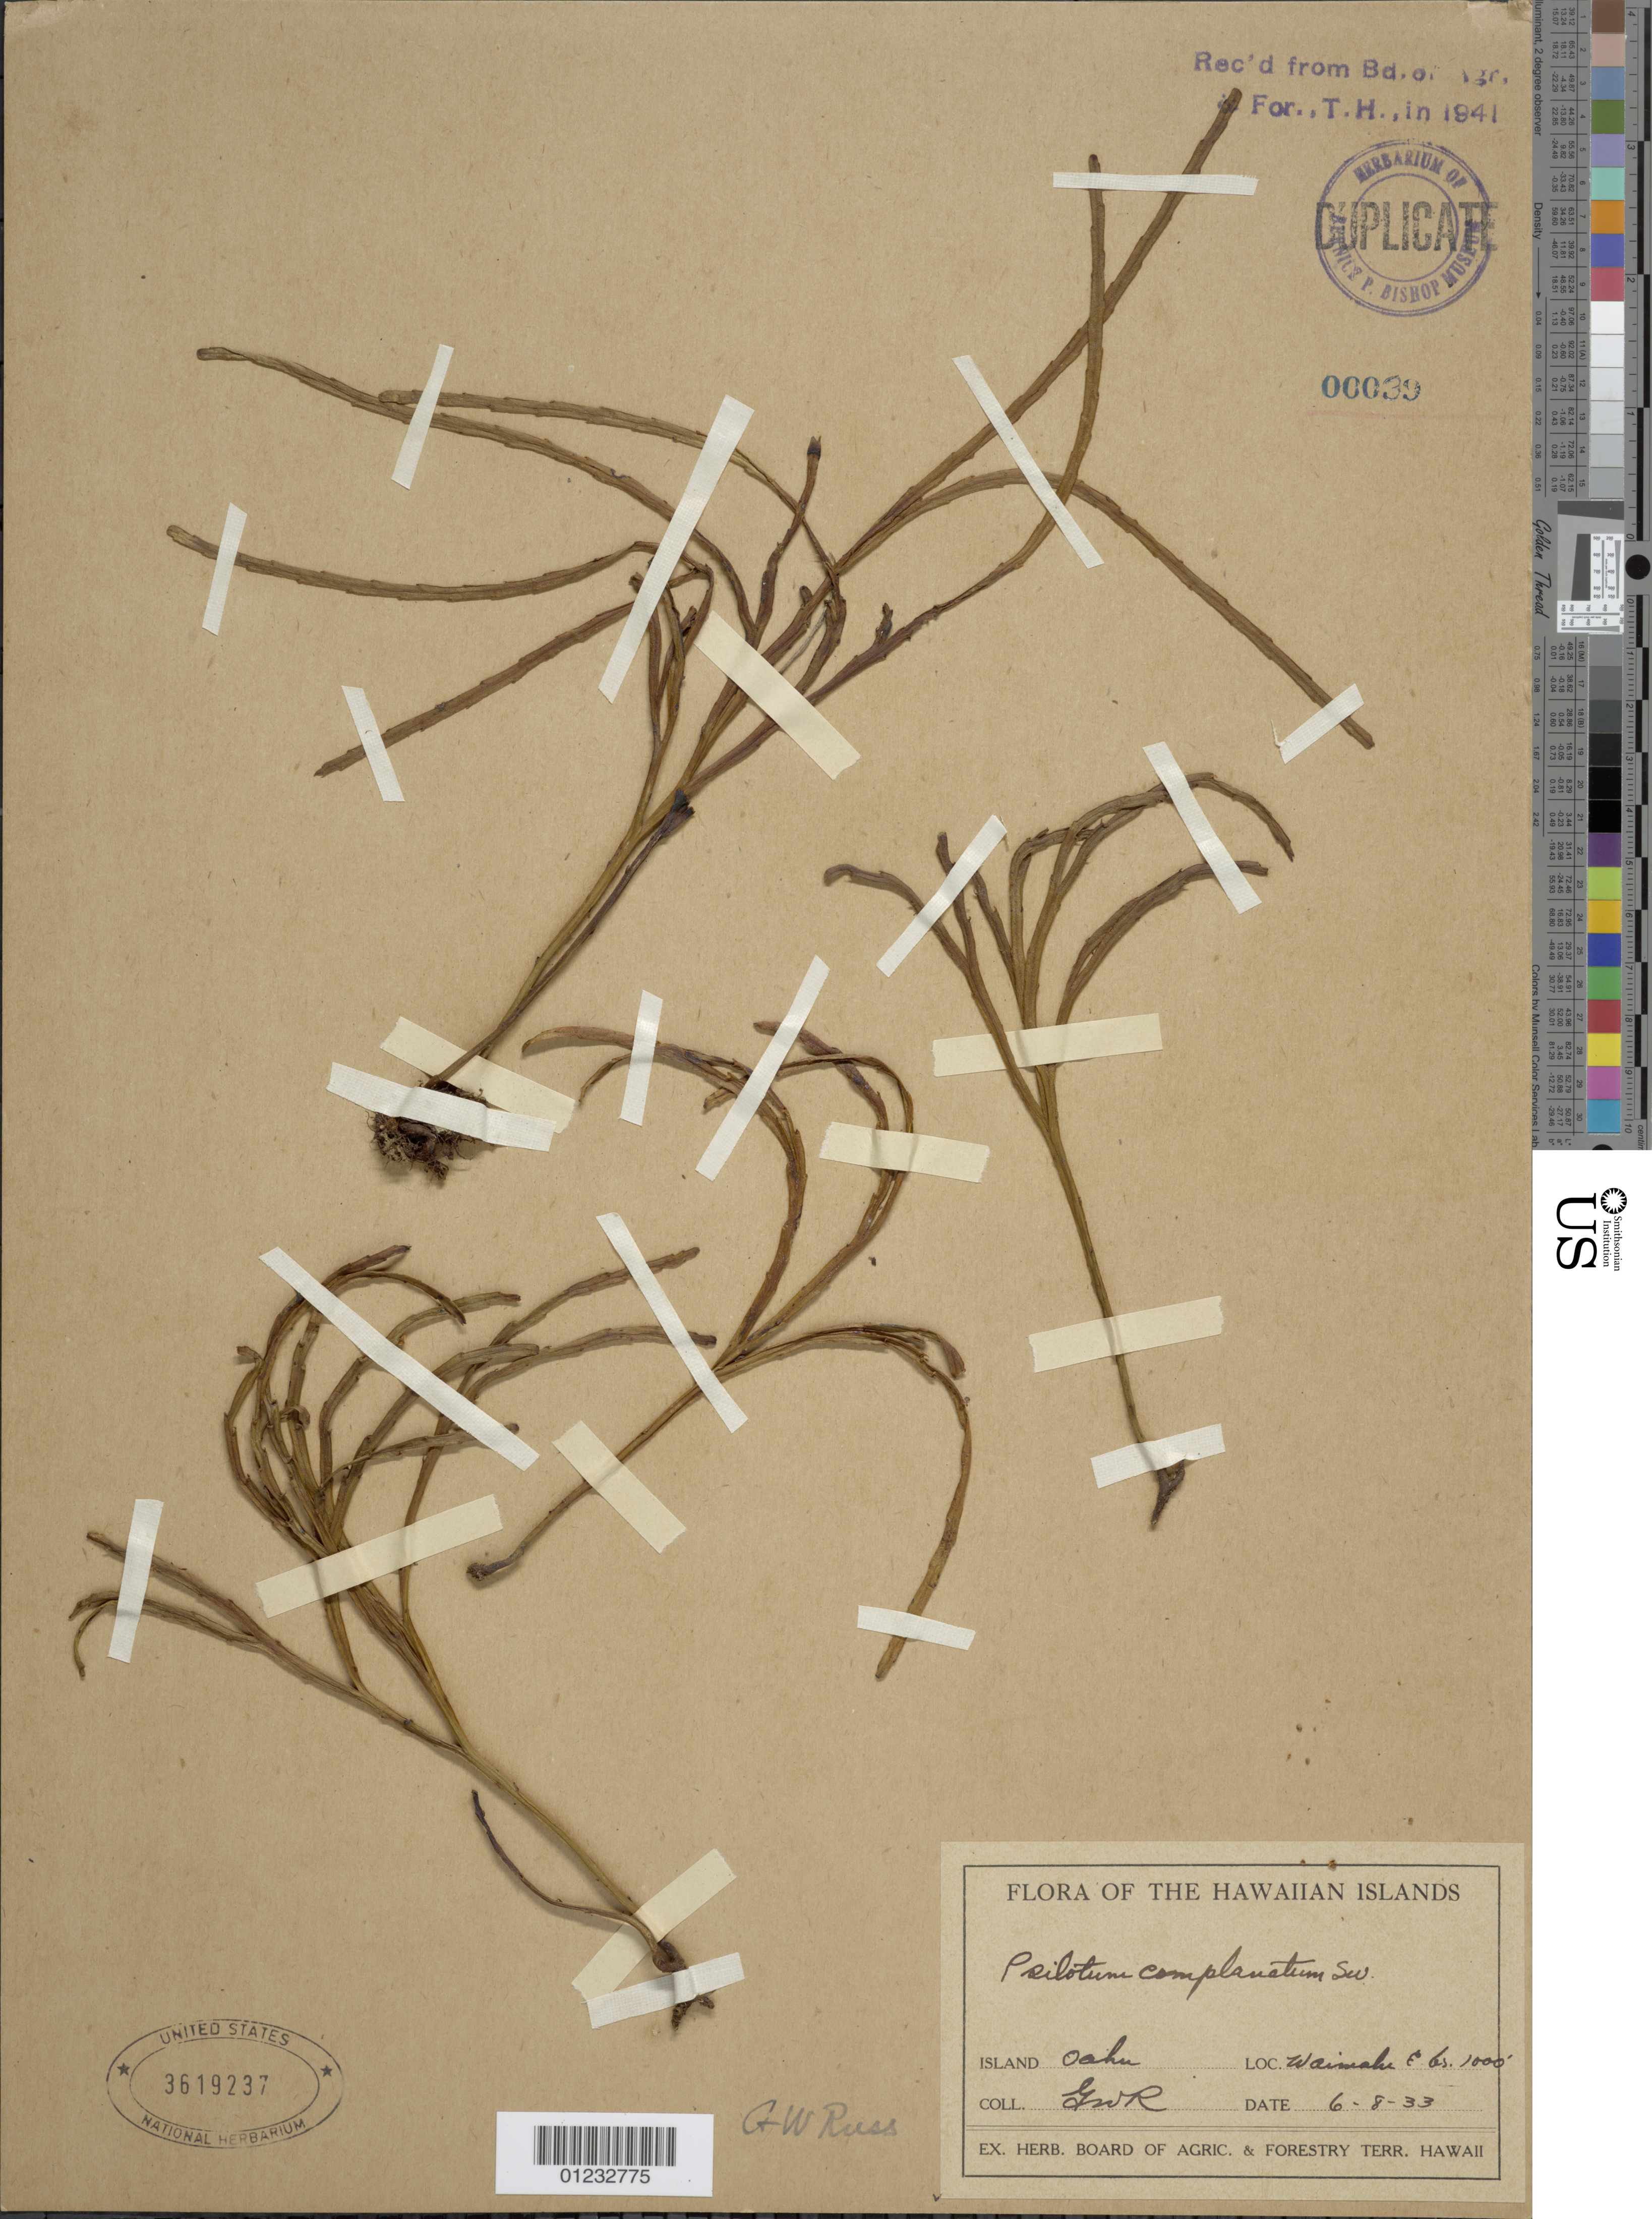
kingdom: Plantae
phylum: Tracheophyta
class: Polypodiopsida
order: Psilotales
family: Psilotaceae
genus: Psilotum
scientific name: Psilotum complanatum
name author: Sw.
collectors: G. Russ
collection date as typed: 6-8-33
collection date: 1933-06-08 or 1933-08-06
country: United States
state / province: Hawaii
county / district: Honolulu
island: Oahu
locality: Waimalu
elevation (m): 305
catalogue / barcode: US 3619237